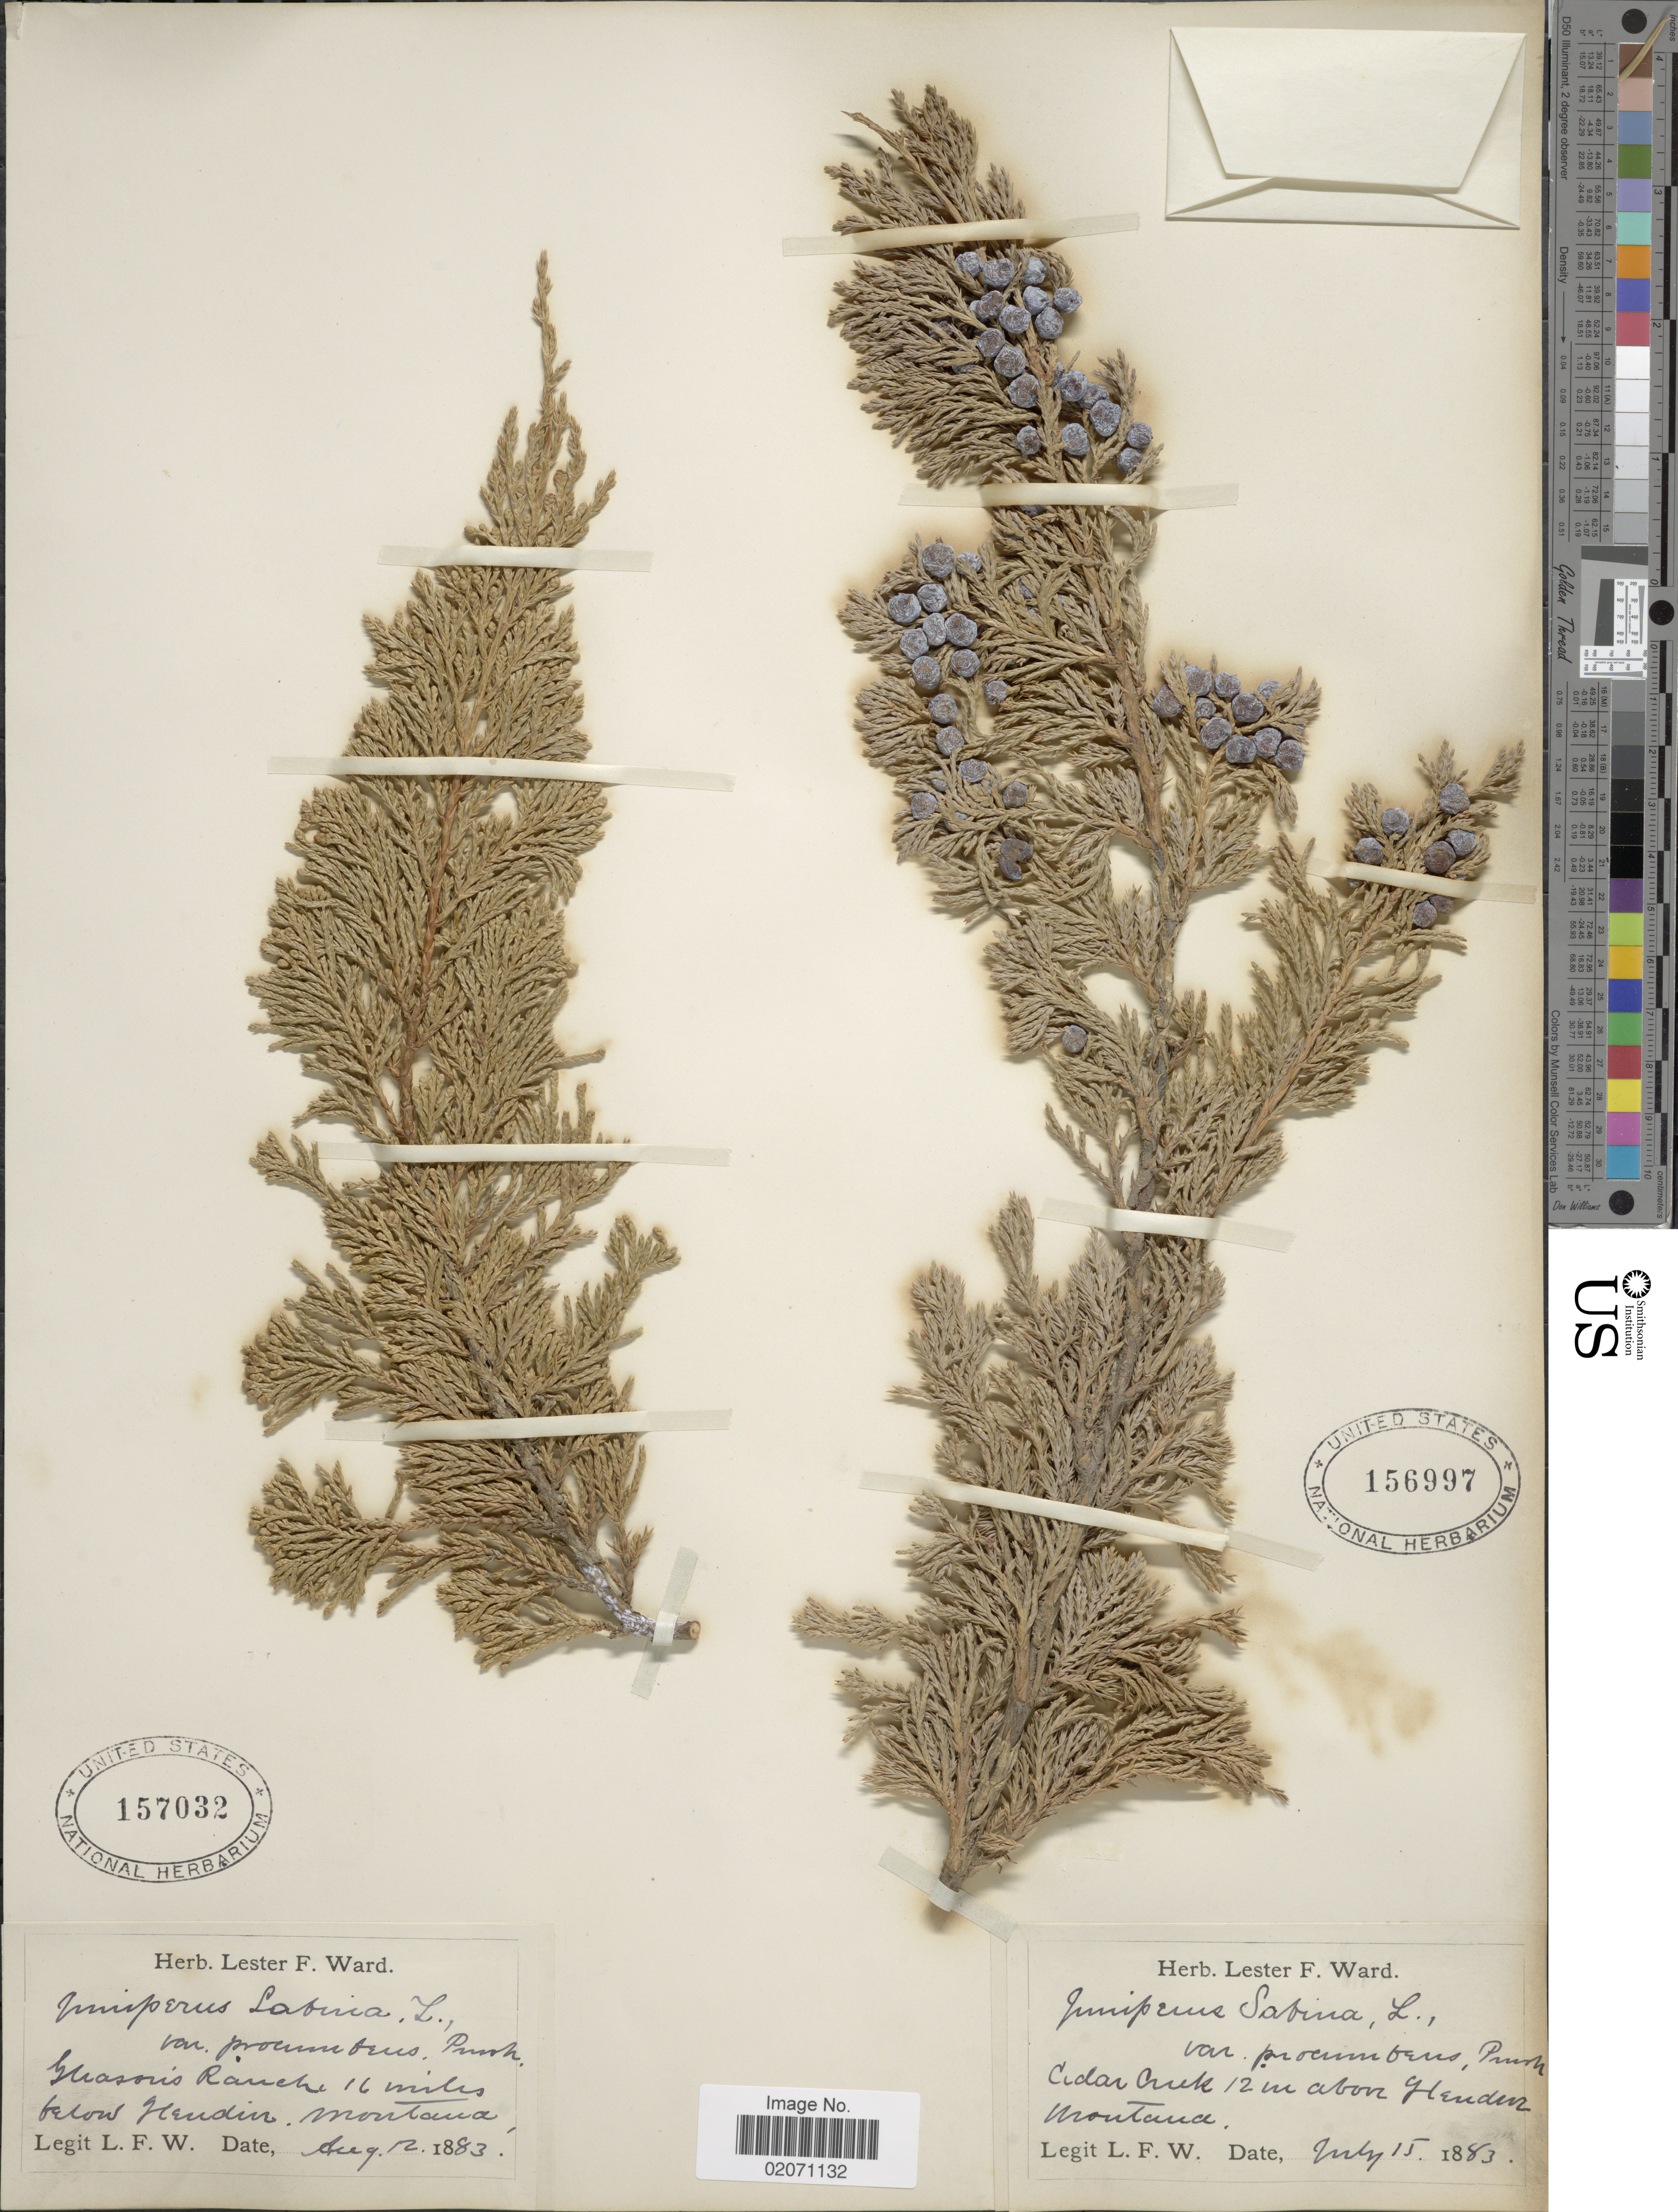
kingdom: Plantae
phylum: Tracheophyta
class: Pinopsida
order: Pinales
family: Cupressaceae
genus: Juniperus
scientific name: Juniperus horizontalis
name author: Moench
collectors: L. F. Ward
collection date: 1883-08-12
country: United States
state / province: Montana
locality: Gleason's Ranch, 16 miles below Glendive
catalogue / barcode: US 157032